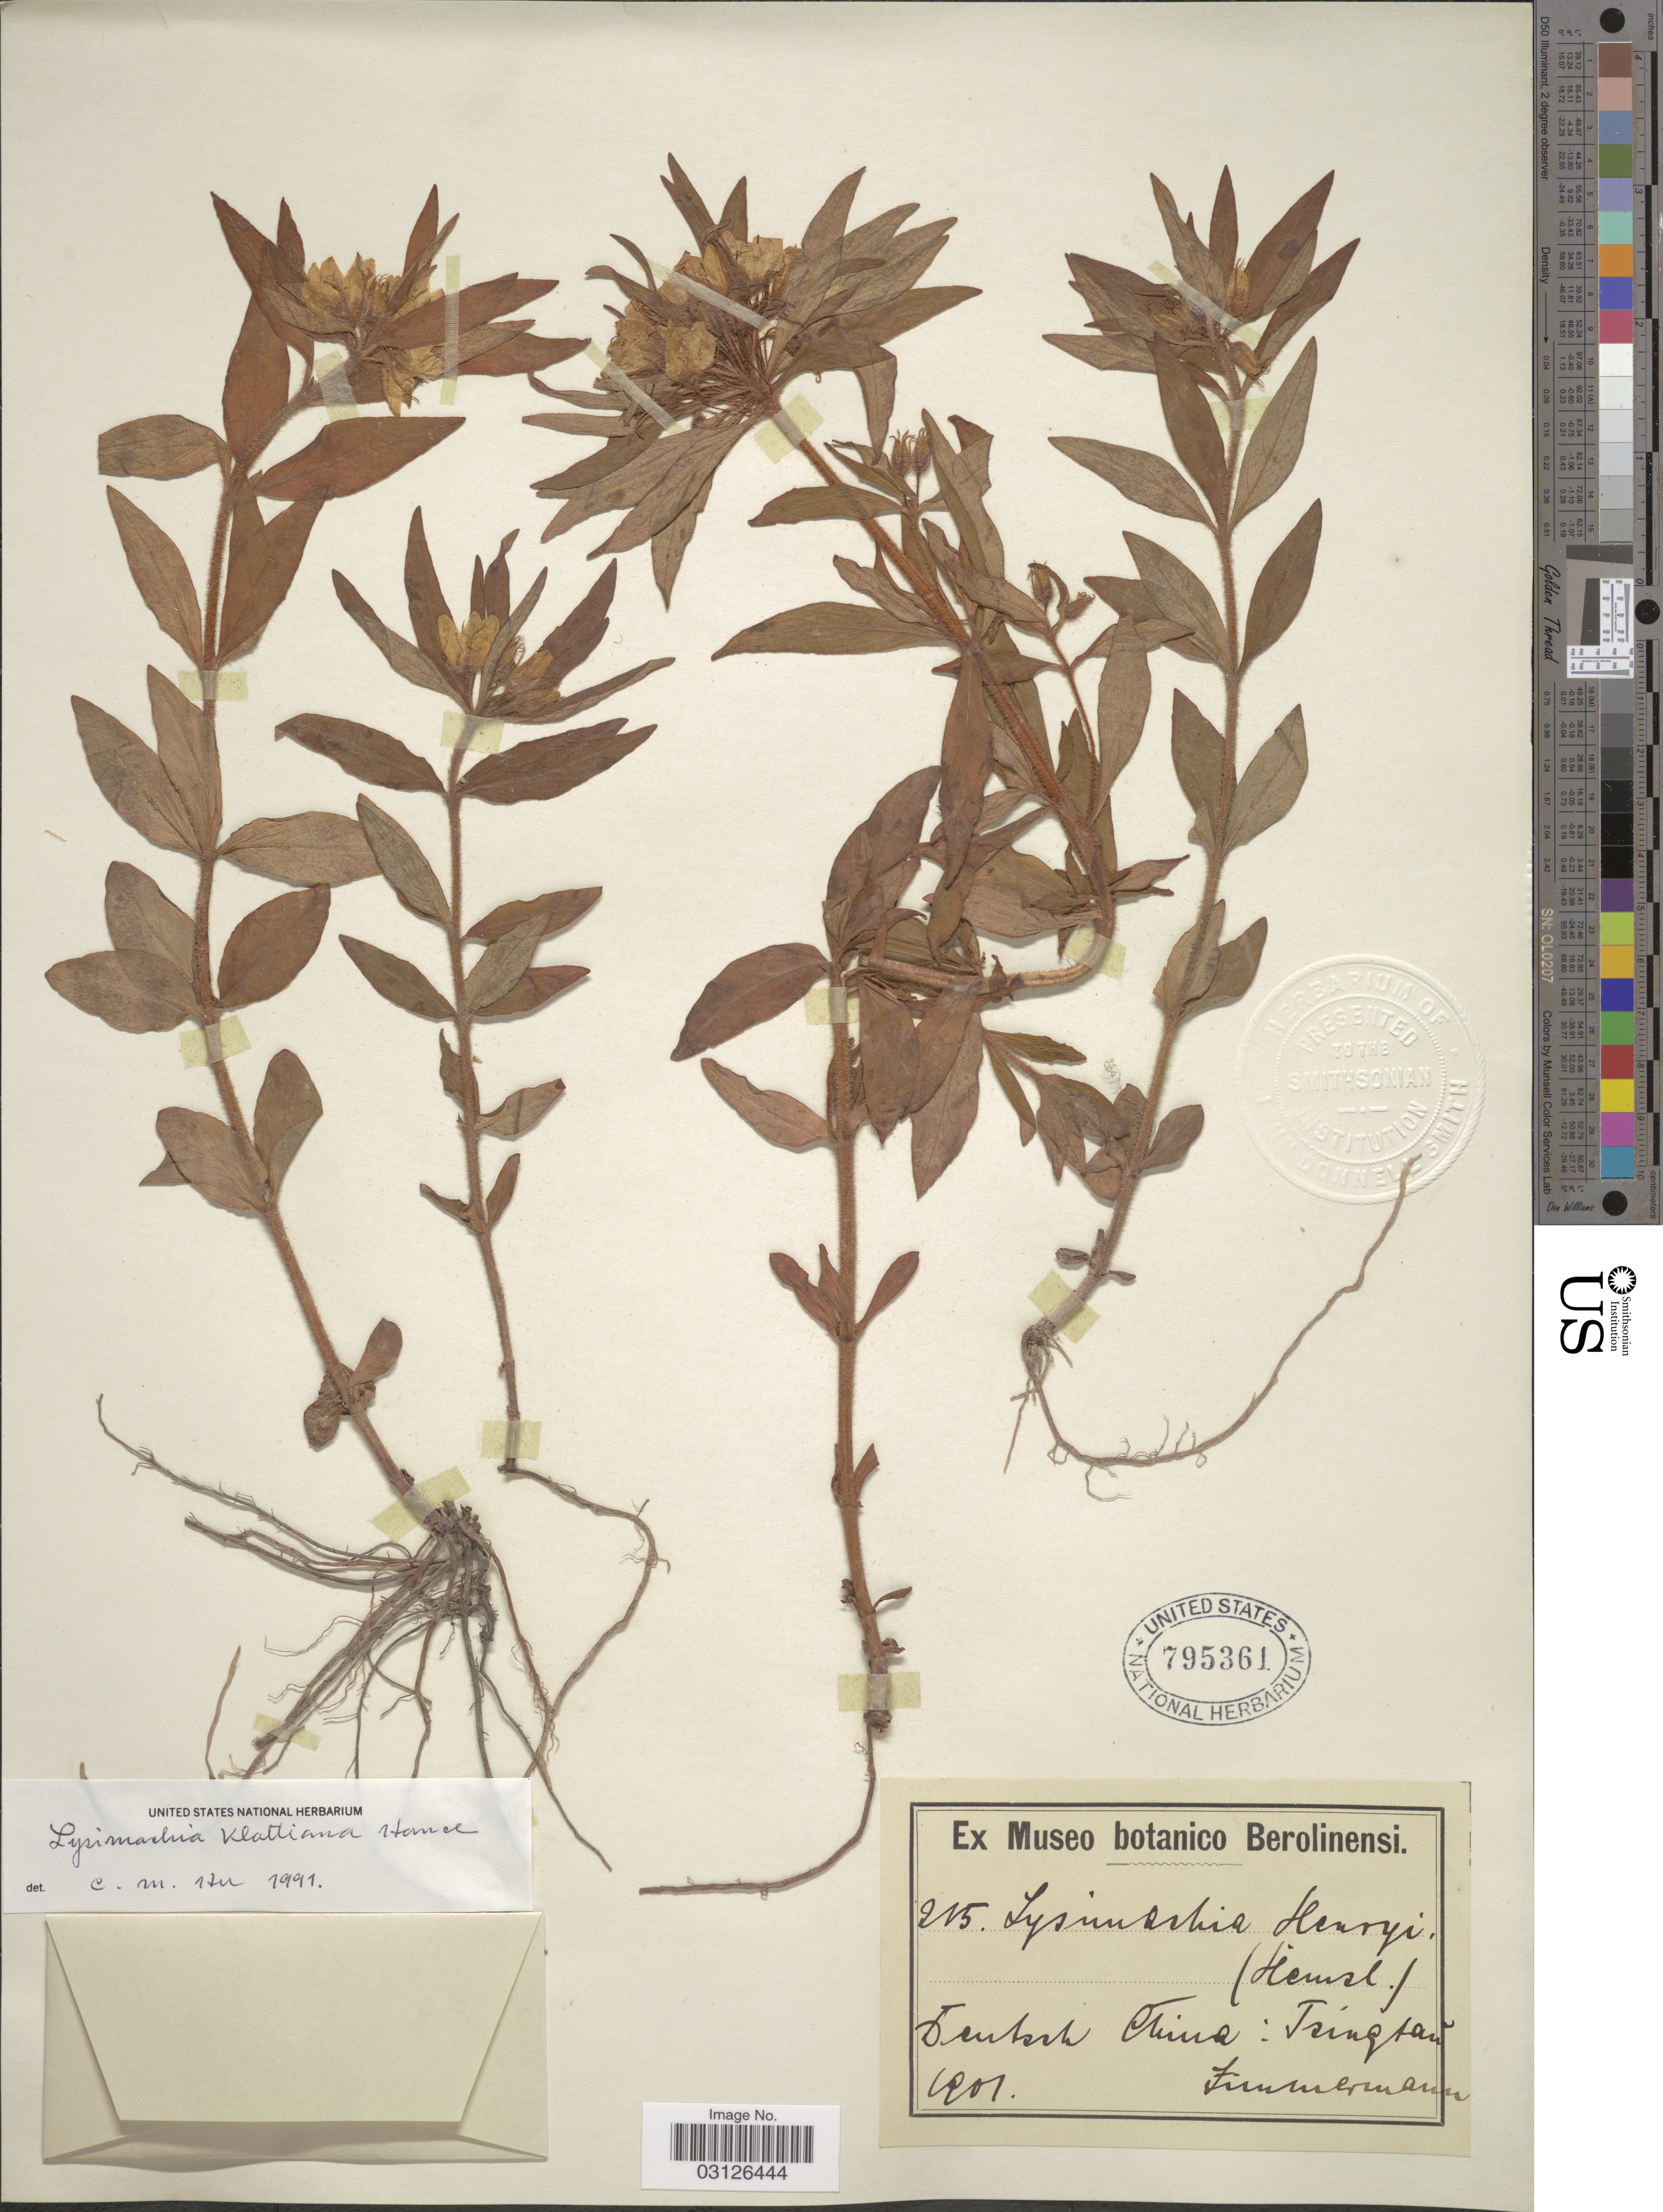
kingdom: Plantae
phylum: Tracheophyta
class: Magnoliopsida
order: Ericales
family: Primulaceae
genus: Lysimachia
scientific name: Lysimachia klattiana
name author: Hance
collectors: -. Zimmermann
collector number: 215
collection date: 1901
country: China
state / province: Shandong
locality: Deutsch China: Tsingtau.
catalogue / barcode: US 795361